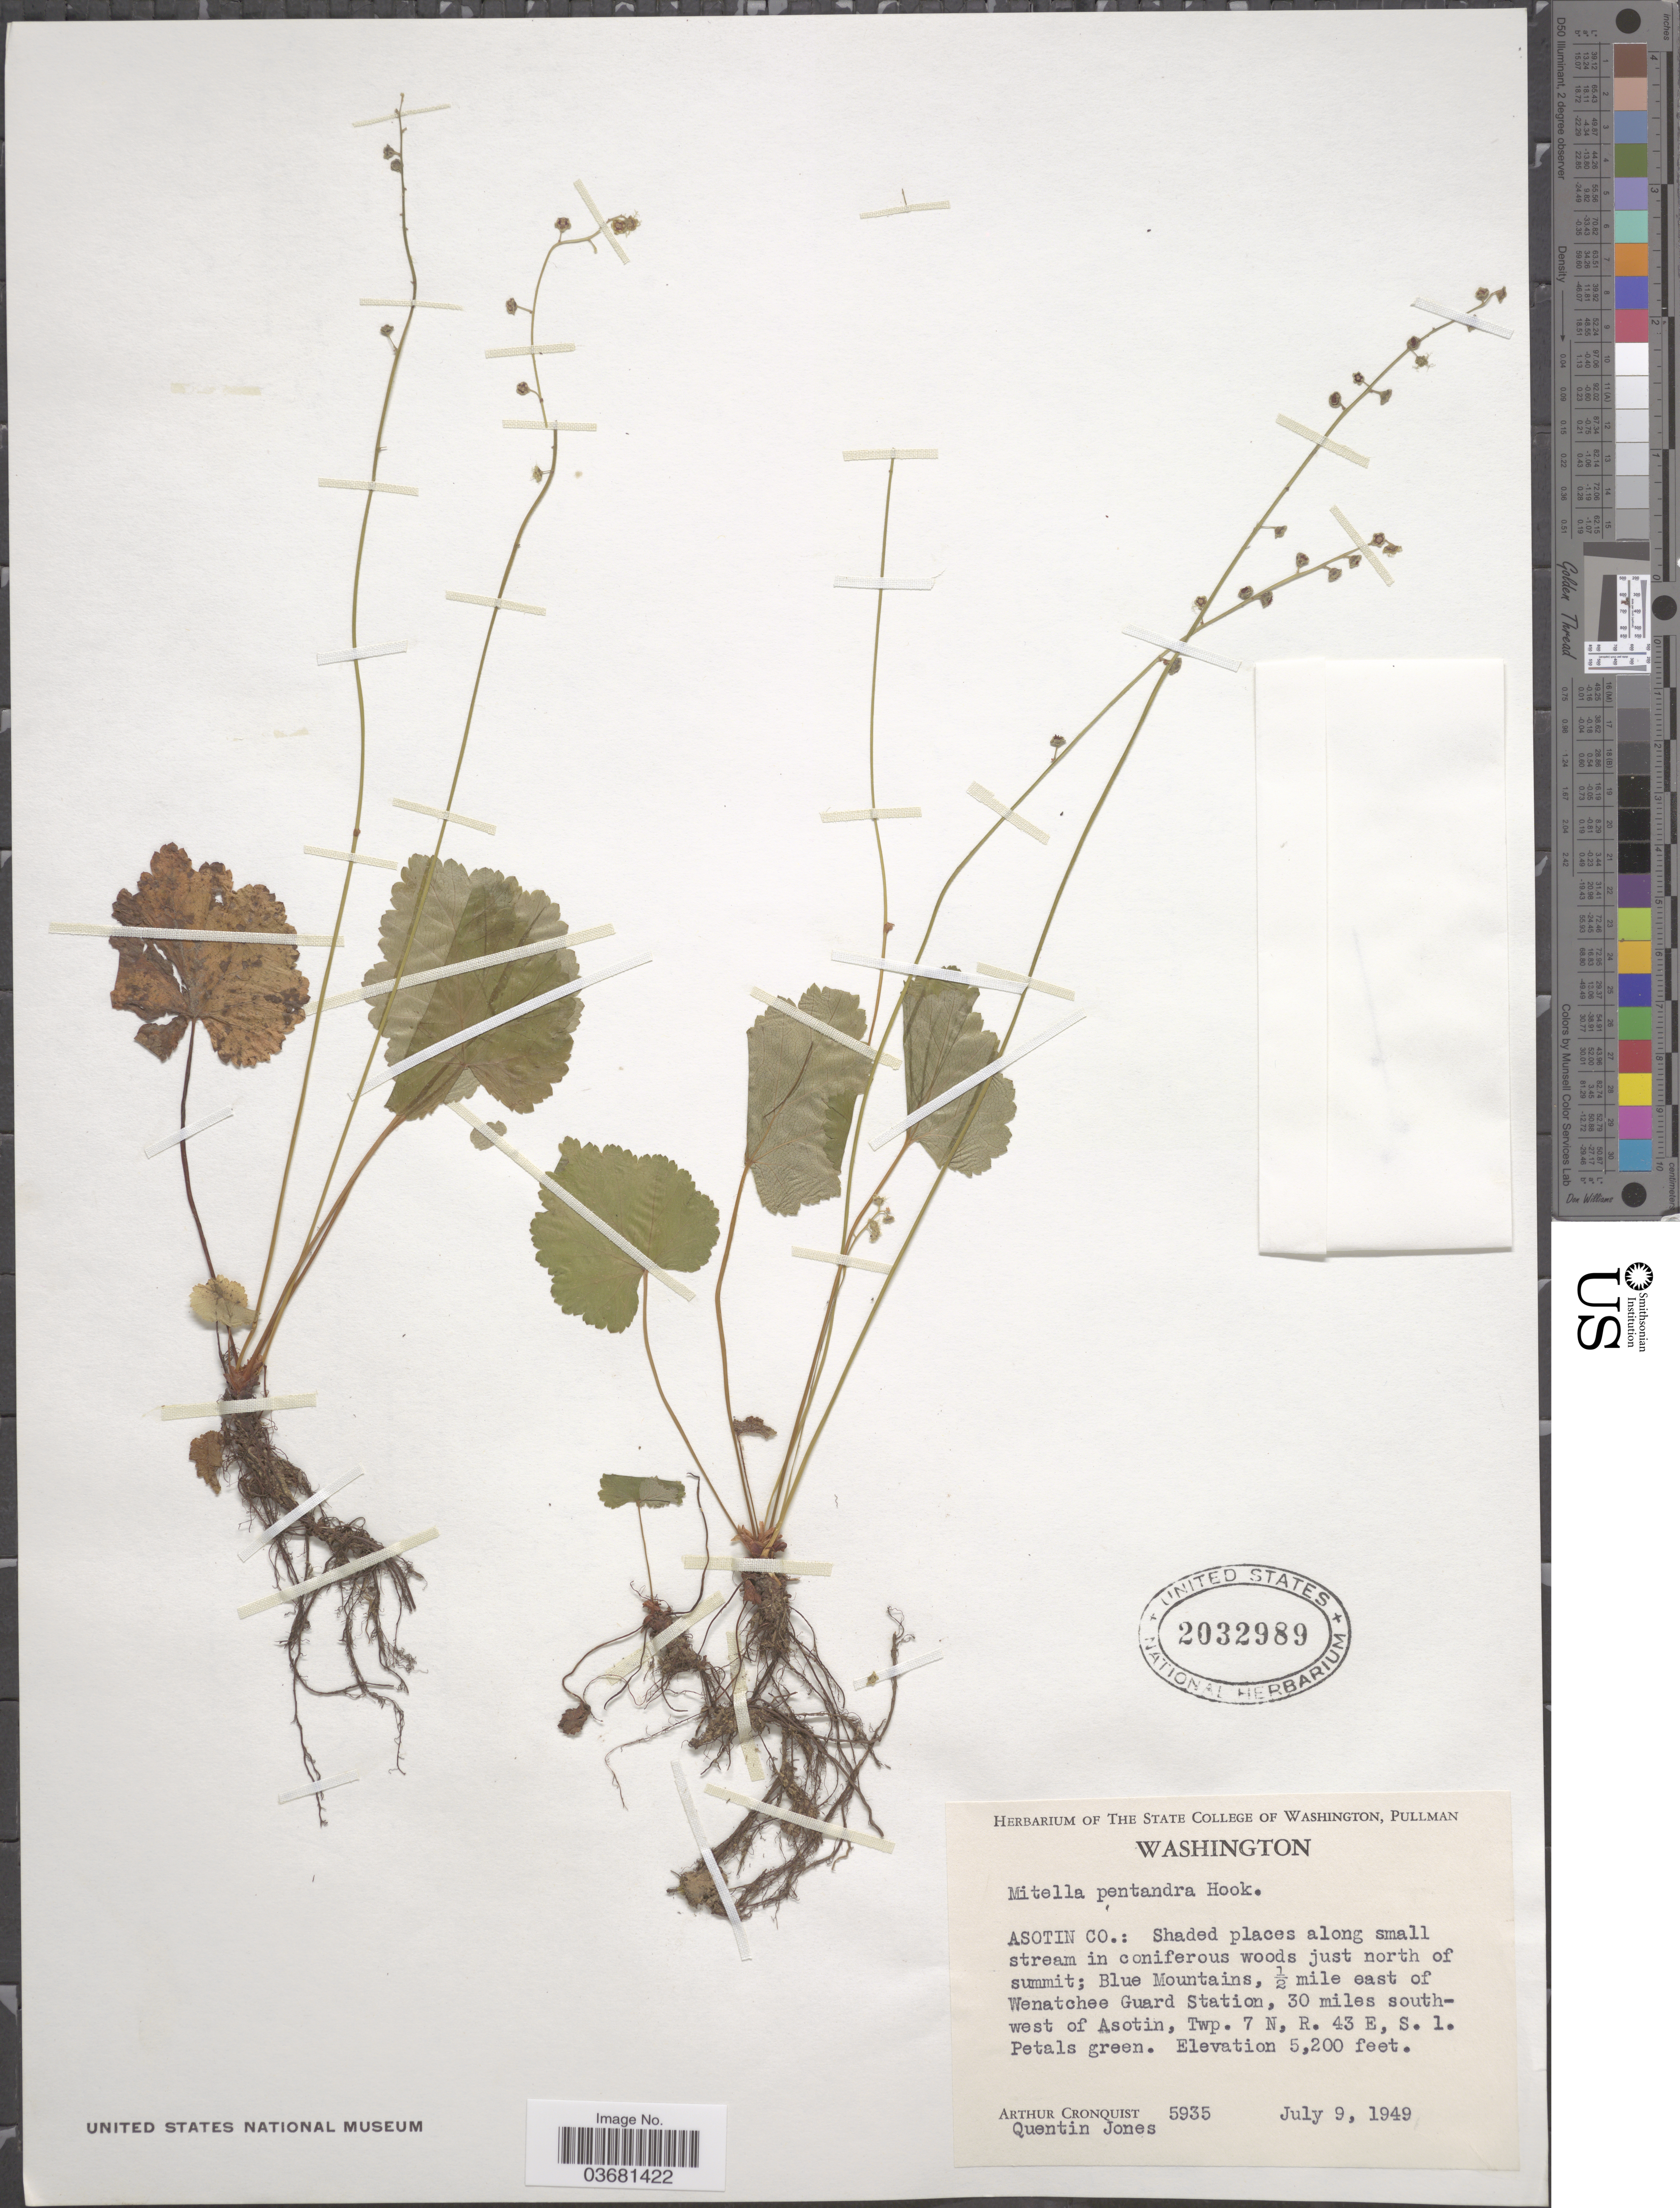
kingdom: Plantae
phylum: Tracheophyta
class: Magnoliopsida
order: Saxifragales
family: Saxifragaceae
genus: Mitella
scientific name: Mitella pentandra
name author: Hook.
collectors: A. J. Cronquist & Q. Jones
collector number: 5935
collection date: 1949-07-09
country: United States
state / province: Washington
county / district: Asotin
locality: Asotin Co.: Shade places along small stream in coniferous woods just north of summit; Blue Mountains, ½ mile east oof Wenatchee Guard Station, 30 miles south-west of Asotin, Twp. 7 N, R. 43 E, S. 1.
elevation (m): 1585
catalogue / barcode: US 2032989